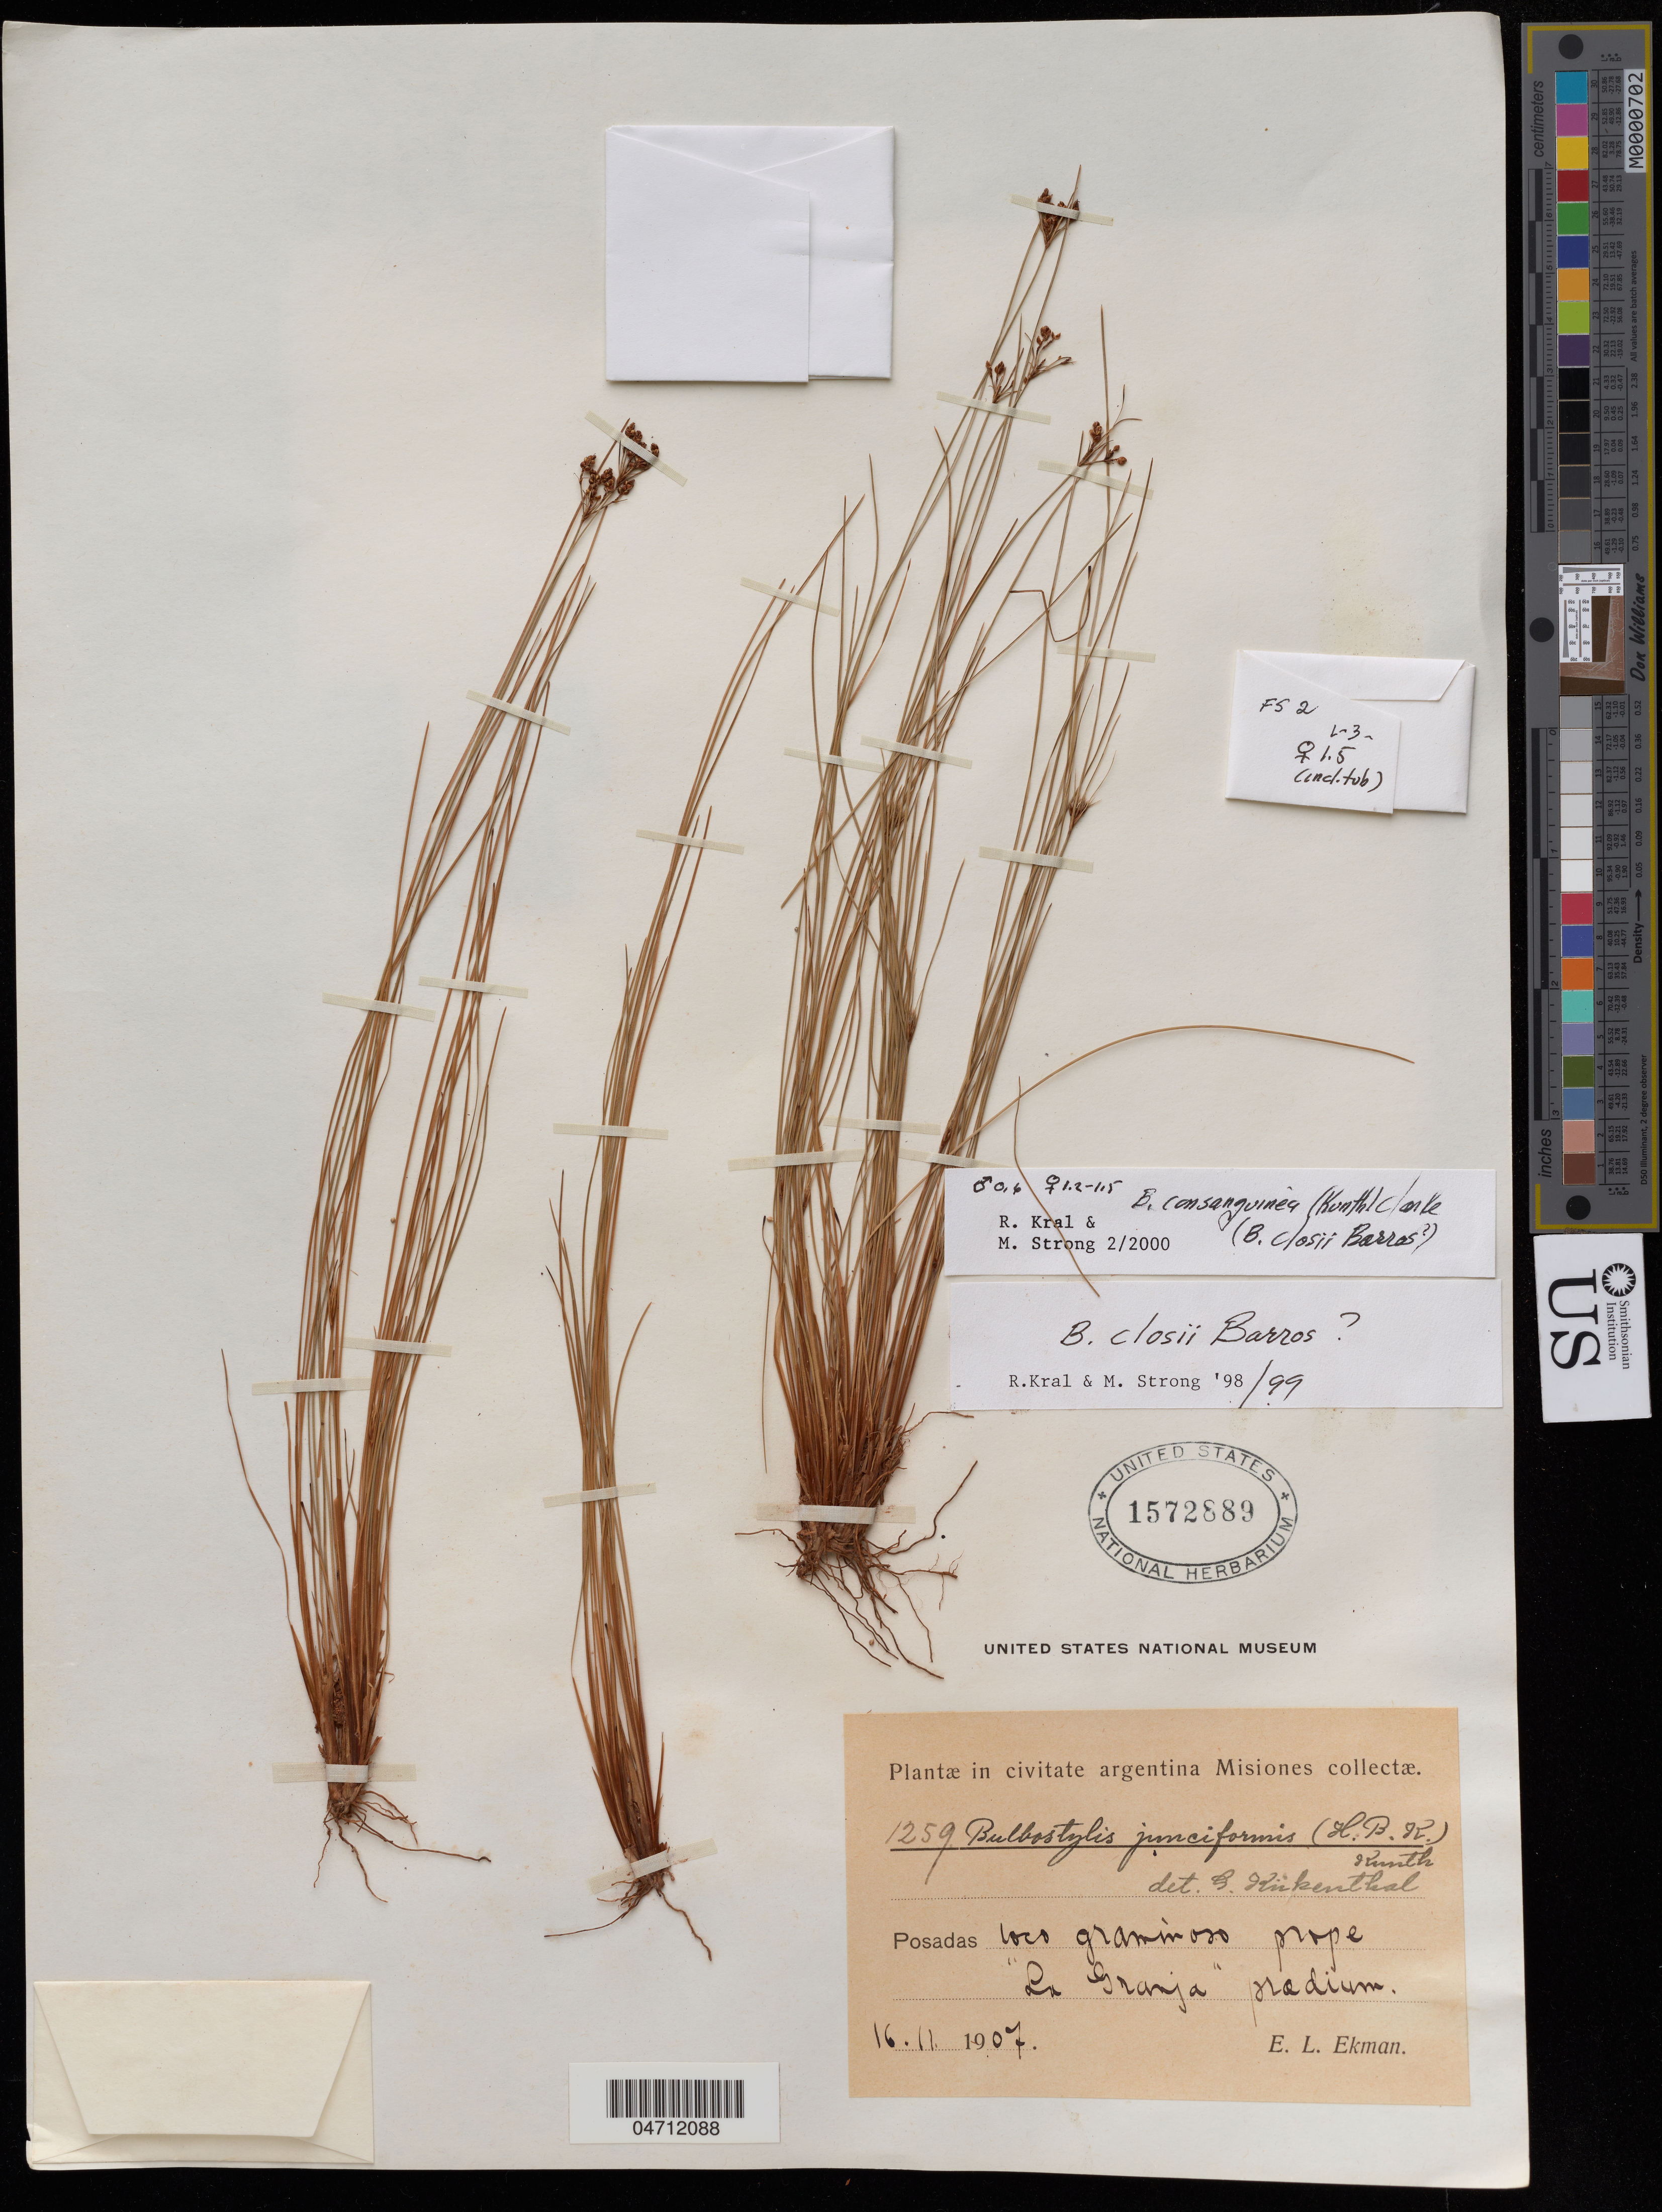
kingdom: Plantae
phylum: Tracheophyta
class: Liliopsida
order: Poales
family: Cyperaceae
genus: Bulbostylis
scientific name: Bulbostylis consanguinea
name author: Nees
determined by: Kral, R.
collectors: E. L. Ekman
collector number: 1259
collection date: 1907-11-16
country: Argentina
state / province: Misiones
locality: Posadas Prope "La Granja"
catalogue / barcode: US 1572889